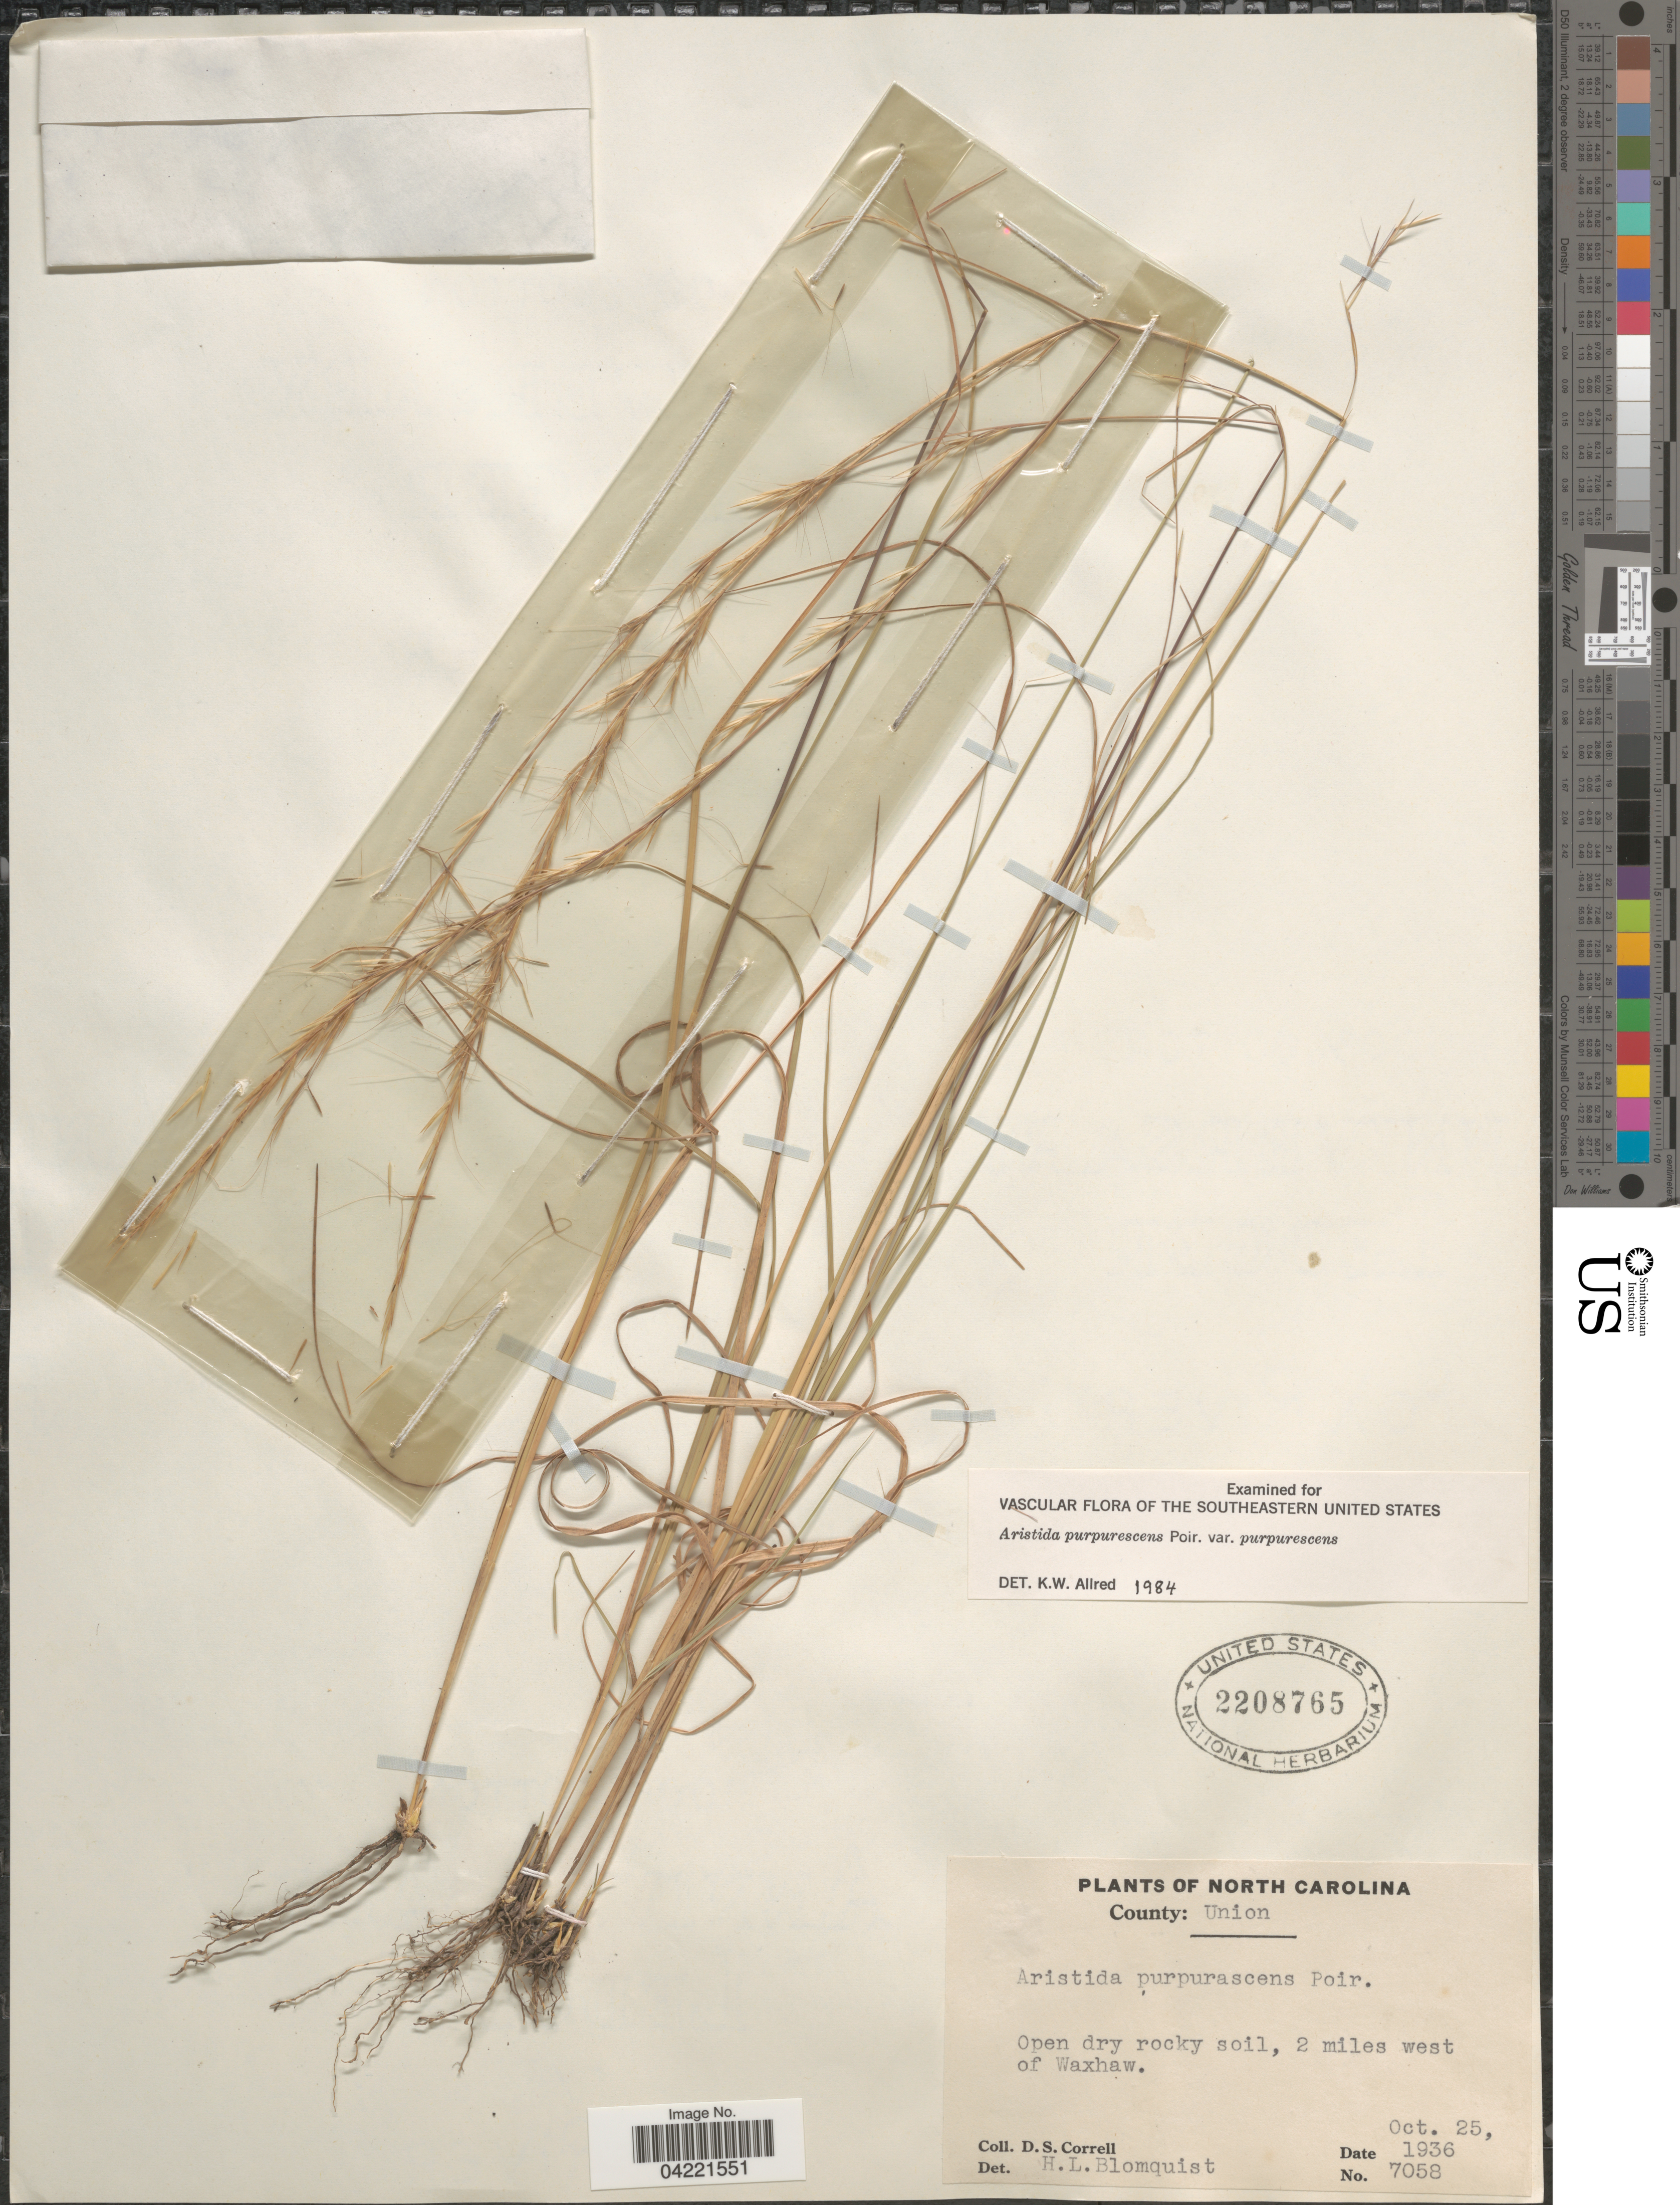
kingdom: Plantae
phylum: Tracheophyta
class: Liliopsida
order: Poales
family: Poaceae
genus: Aristida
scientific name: Aristida purpurascens var. purpurescens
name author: Poir.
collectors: D. S. Correll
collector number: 7058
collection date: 1936-10-25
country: United States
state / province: North Carolina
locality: County: Union. Open dry rocky soil, 2 miles west of Waxhaw.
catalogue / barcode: US 2208765